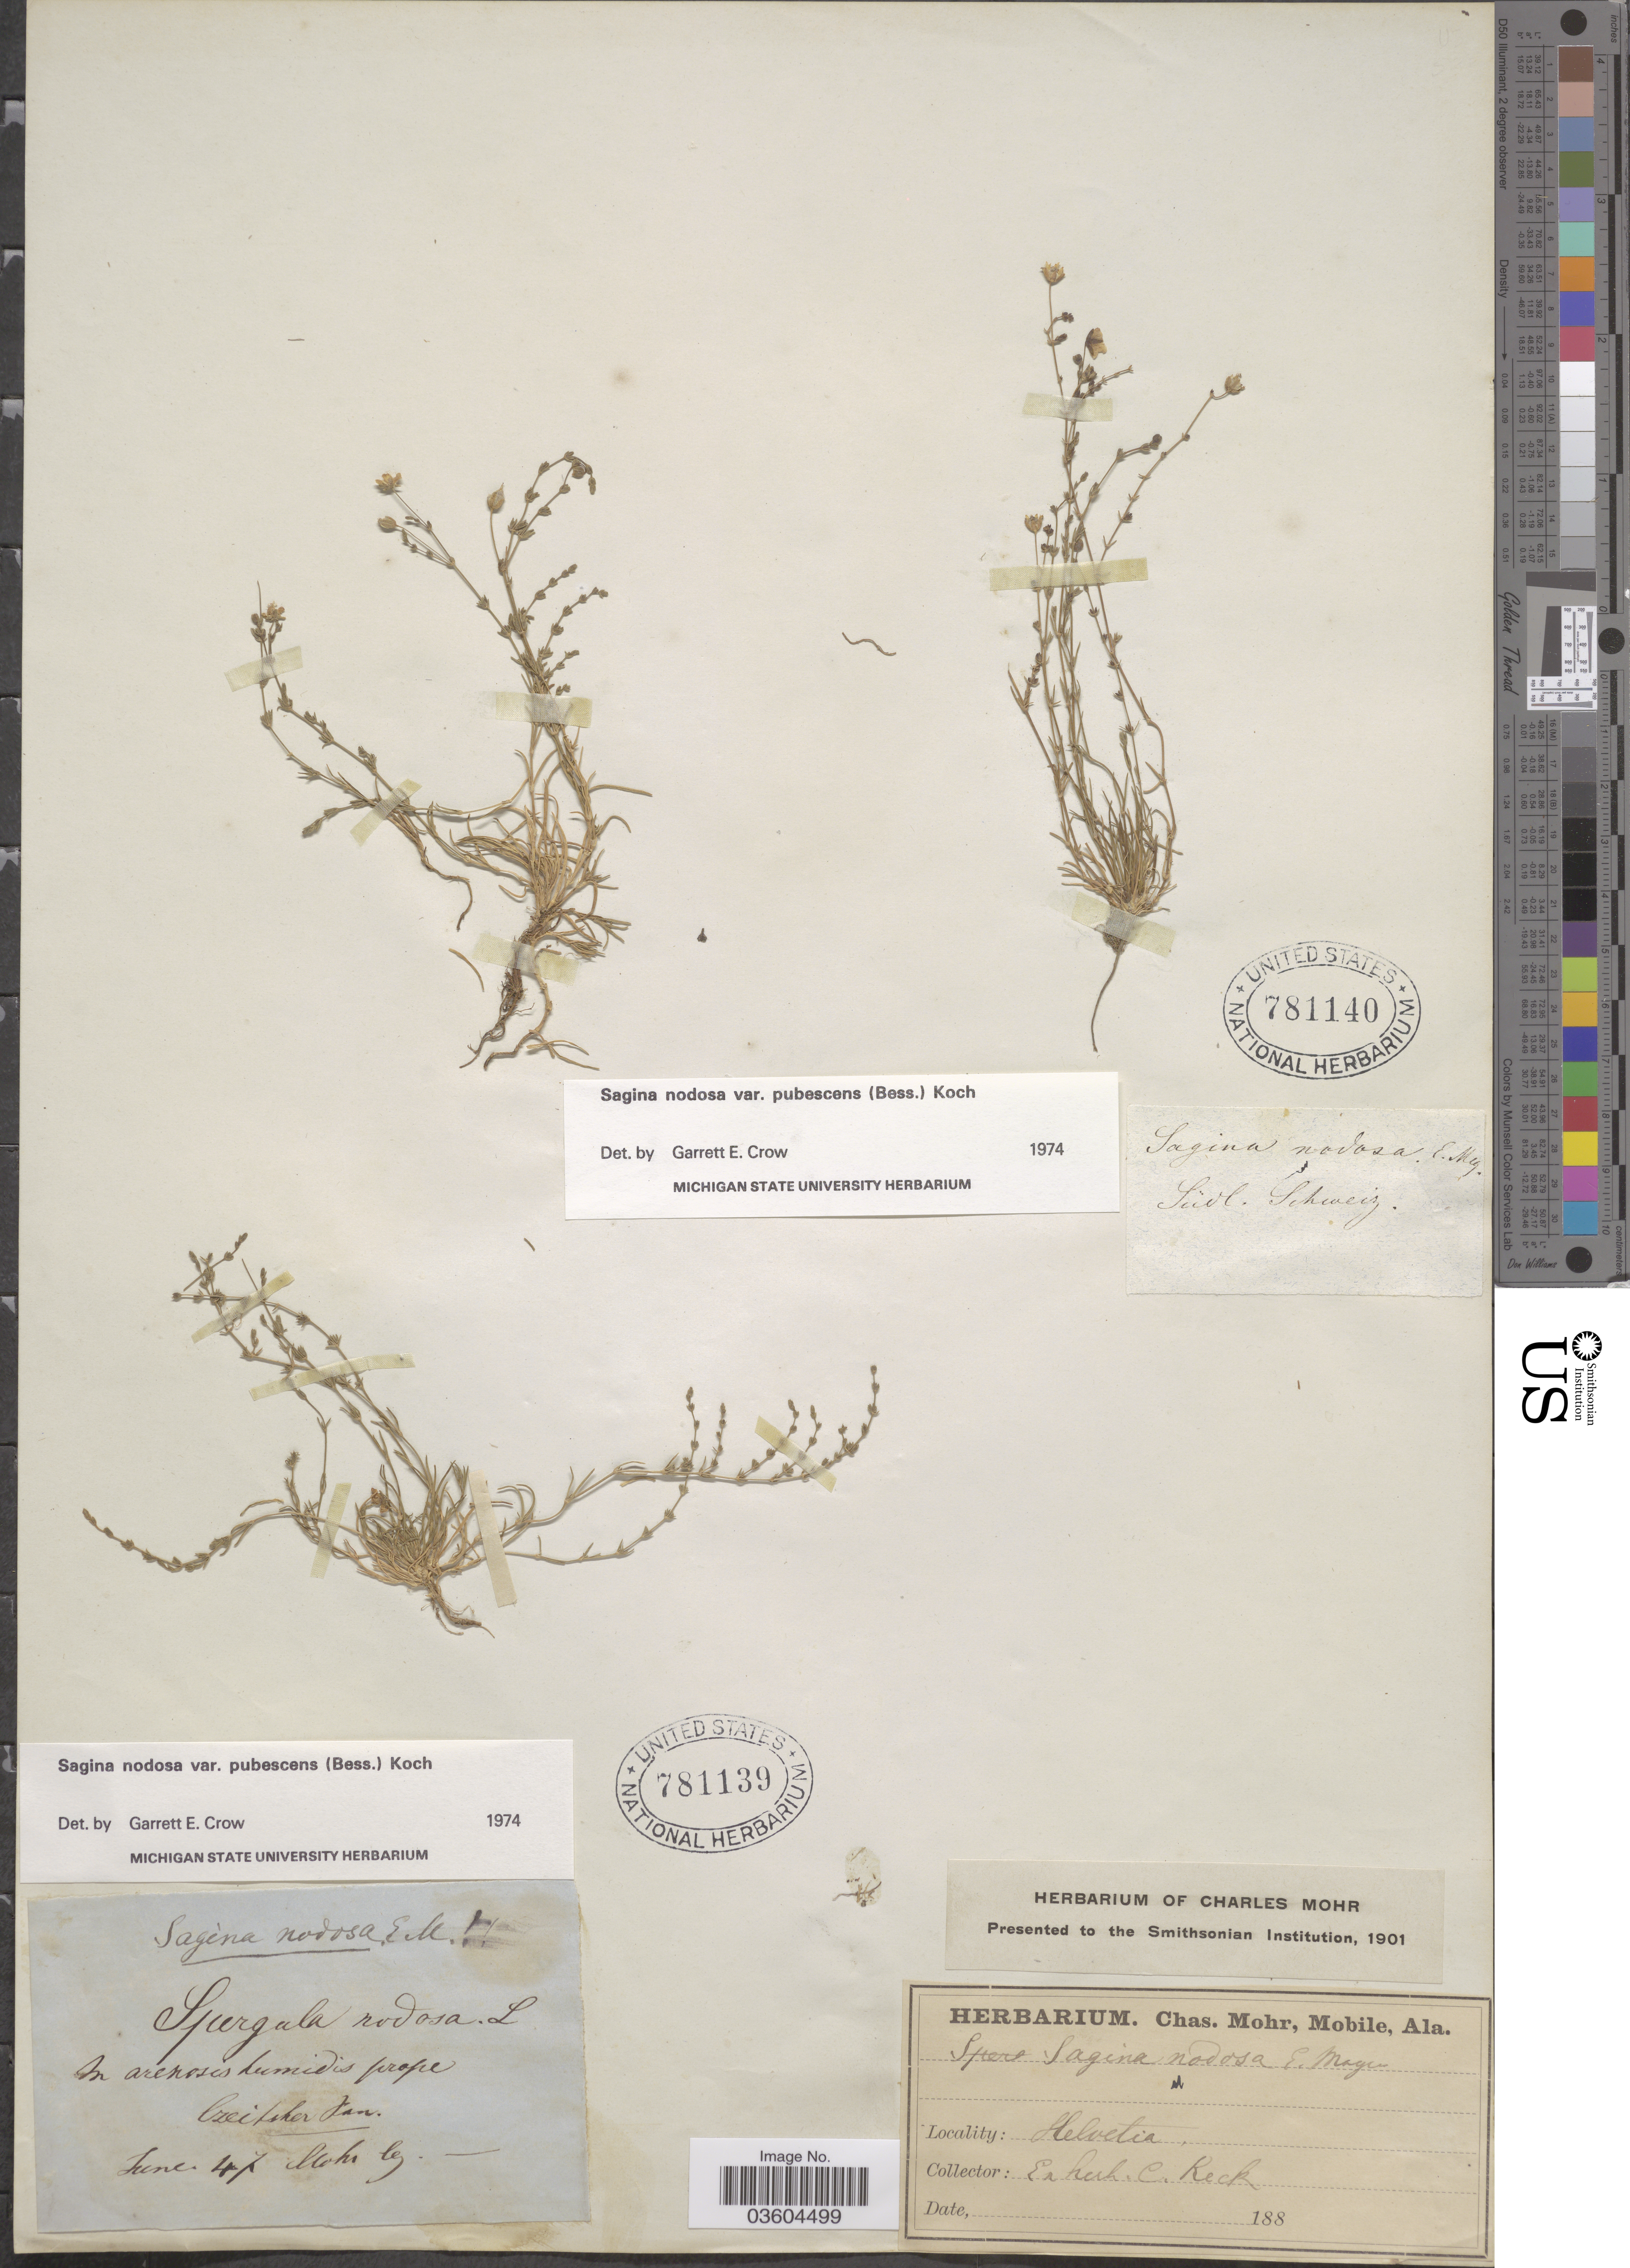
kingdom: Plantae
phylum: Tracheophyta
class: Magnoliopsida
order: Caryophyllales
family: Caryophyllaceae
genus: Sagina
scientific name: Sagina nodosa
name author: (L.) Fenzl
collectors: Mohr, C. T. (herbarium)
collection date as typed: Transcribed d/m/y: /6/47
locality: In arenosis humidis prope Czeitsher Fan. [interpreted]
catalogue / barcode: US 781139